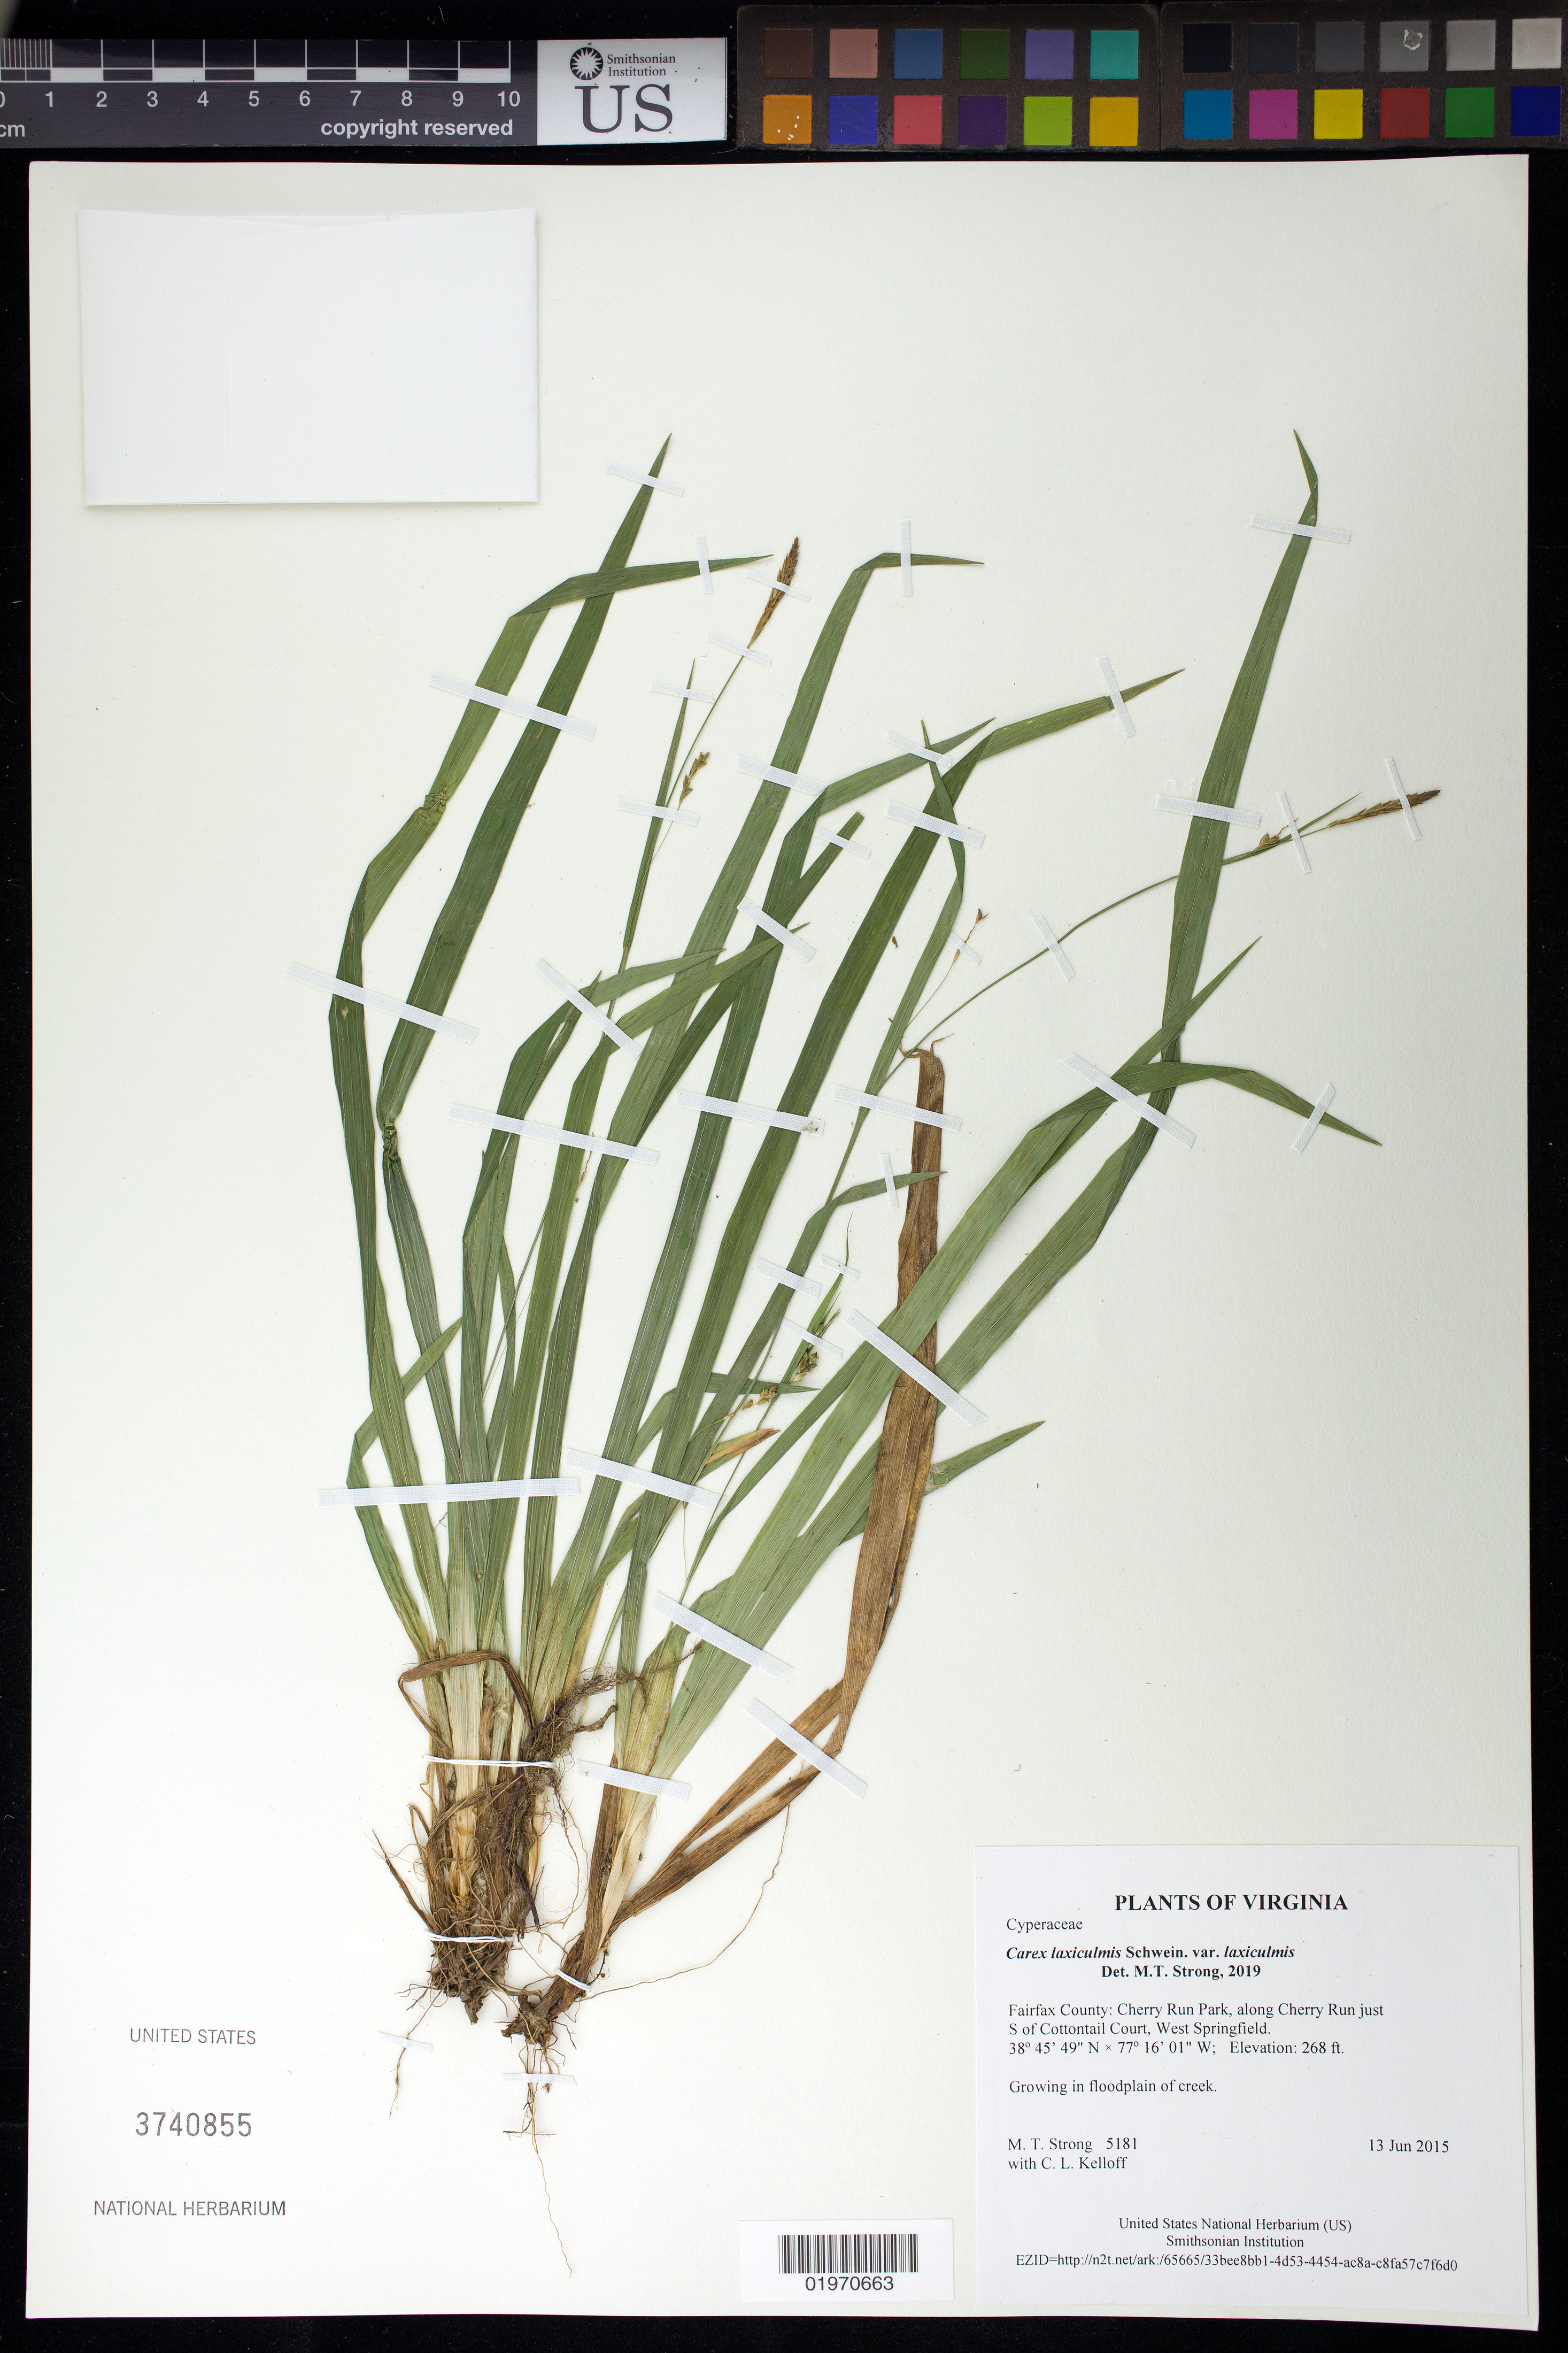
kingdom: Plantae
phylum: Tracheophyta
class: Liliopsida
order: Poales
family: Cyperaceae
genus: Carex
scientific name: Carex laxiculmis var. laxiculmis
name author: Schwein.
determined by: Strong, M. T., (US), Smithsonian Institution - National Museum of Natural History (UNITED STATES)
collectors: M. T. Strong & C. L. Kelloff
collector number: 5181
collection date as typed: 13 Jun 2015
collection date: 2015-06-13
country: United States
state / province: Virginia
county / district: Fairfax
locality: Cherry Run Park, along Cherry Run just S of Cottontail Court, West Springfield.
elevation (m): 82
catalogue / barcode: US 3740855